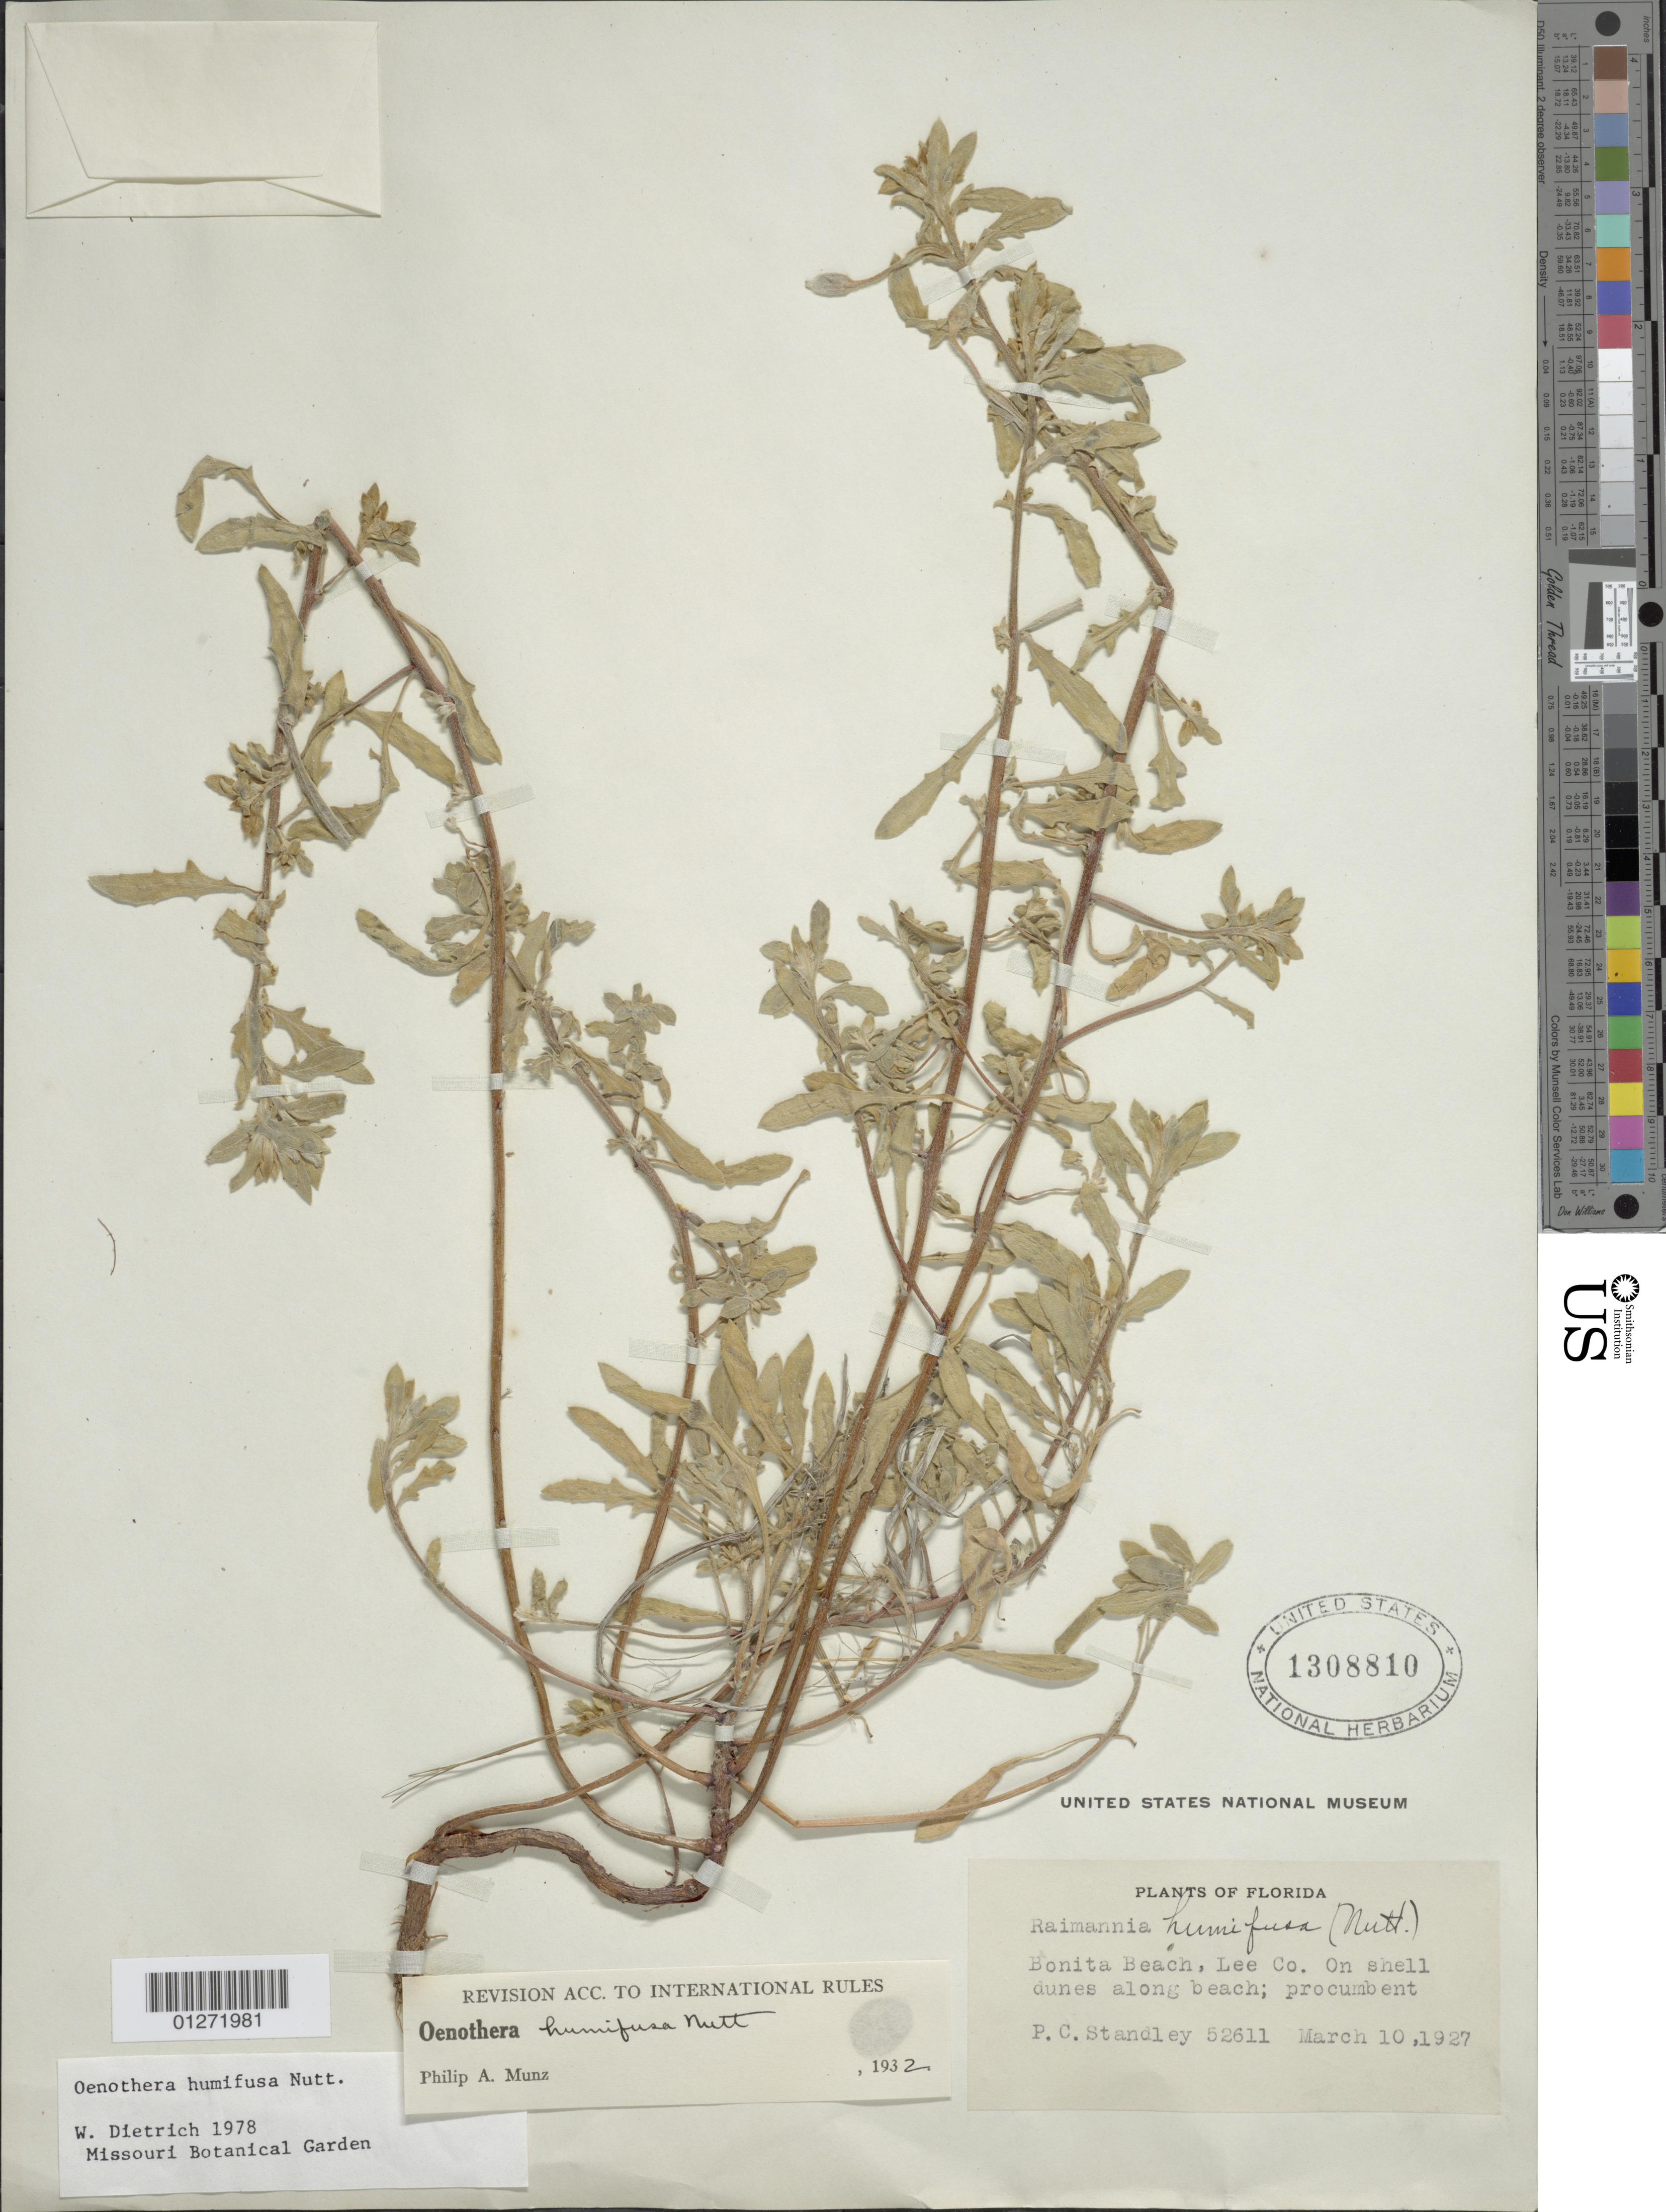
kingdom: Plantae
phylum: Tracheophyta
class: Magnoliopsida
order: Myrtales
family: Onagraceae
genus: Oenothera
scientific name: Oenothera humifusa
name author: Nutt.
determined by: Dietrich, W.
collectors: P. C. Standley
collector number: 52611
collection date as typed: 10 Mar 1927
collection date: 1927-03-10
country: United States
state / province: Florida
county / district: Lee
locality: Bonita Beach.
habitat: Shell dunes.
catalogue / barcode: US 1308810